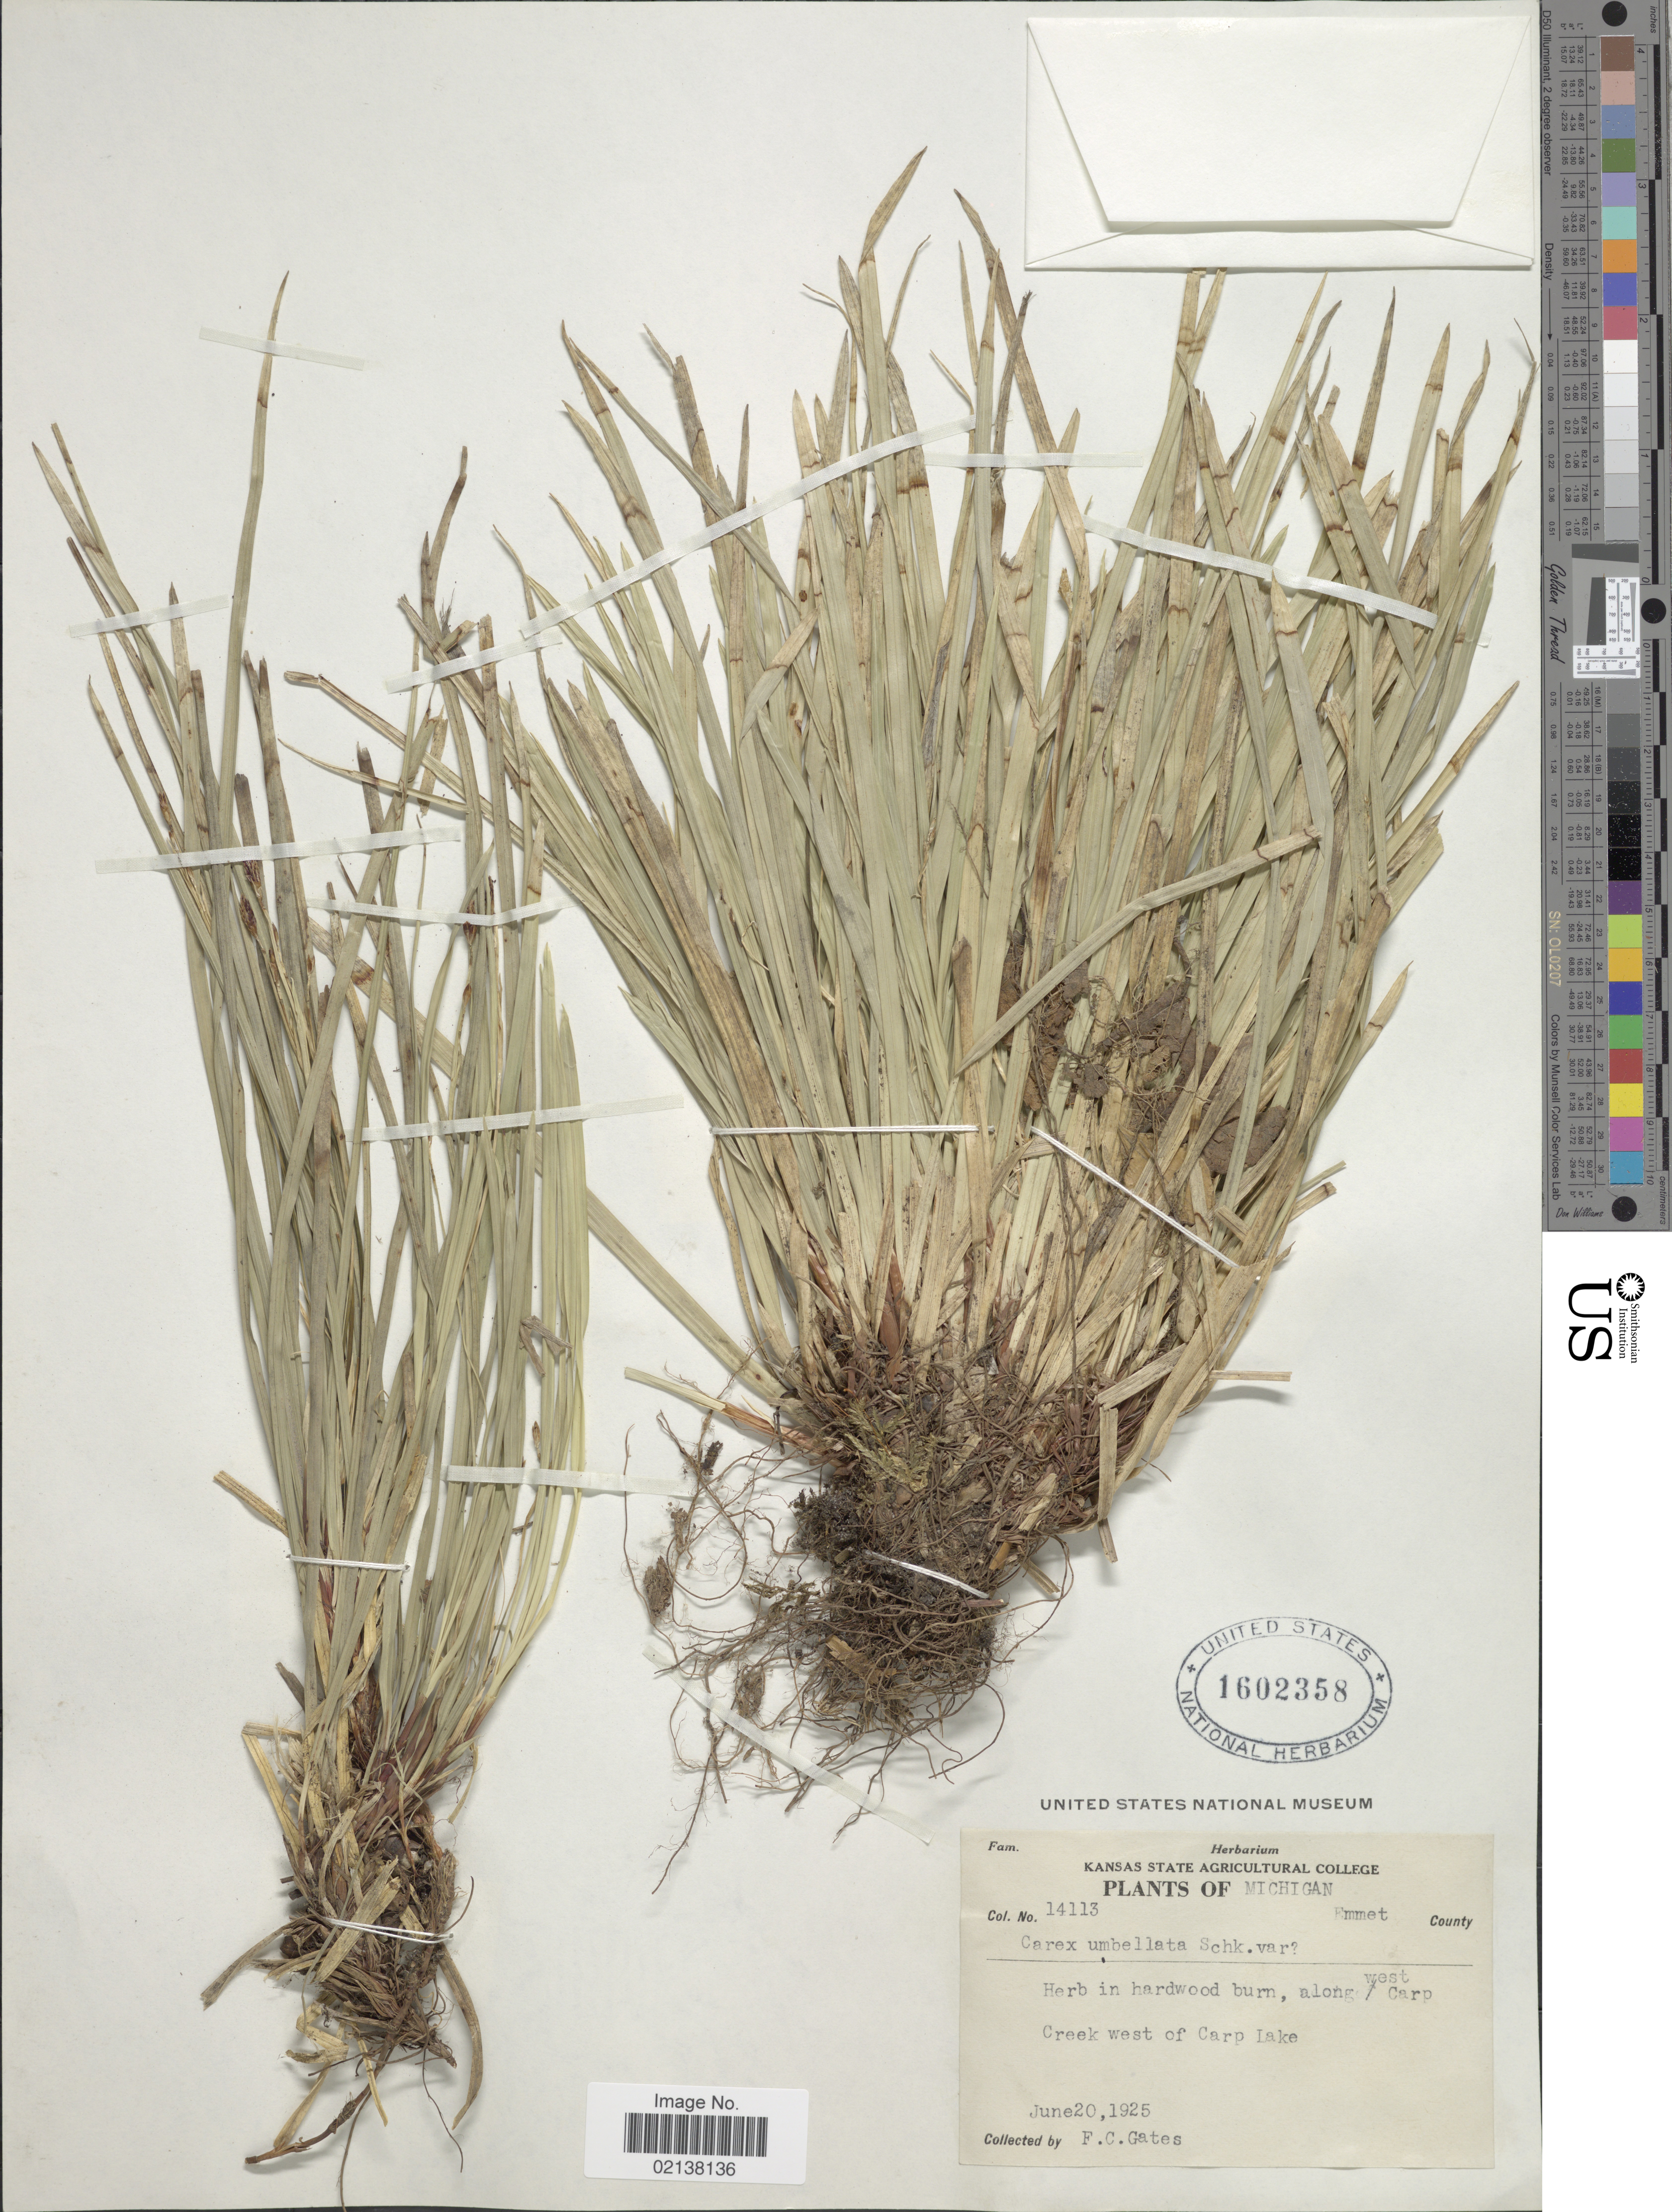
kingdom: Plantae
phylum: Tracheophyta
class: Liliopsida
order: Poales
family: Cyperaceae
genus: Carex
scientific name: Carex umbellata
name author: Schkuhr ex Willd.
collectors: F. C. Gates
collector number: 14113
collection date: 1925-06-20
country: United States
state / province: Michigan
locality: Emmet County. Along west Carp Creek west of Carp Lake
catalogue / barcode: US 1602358